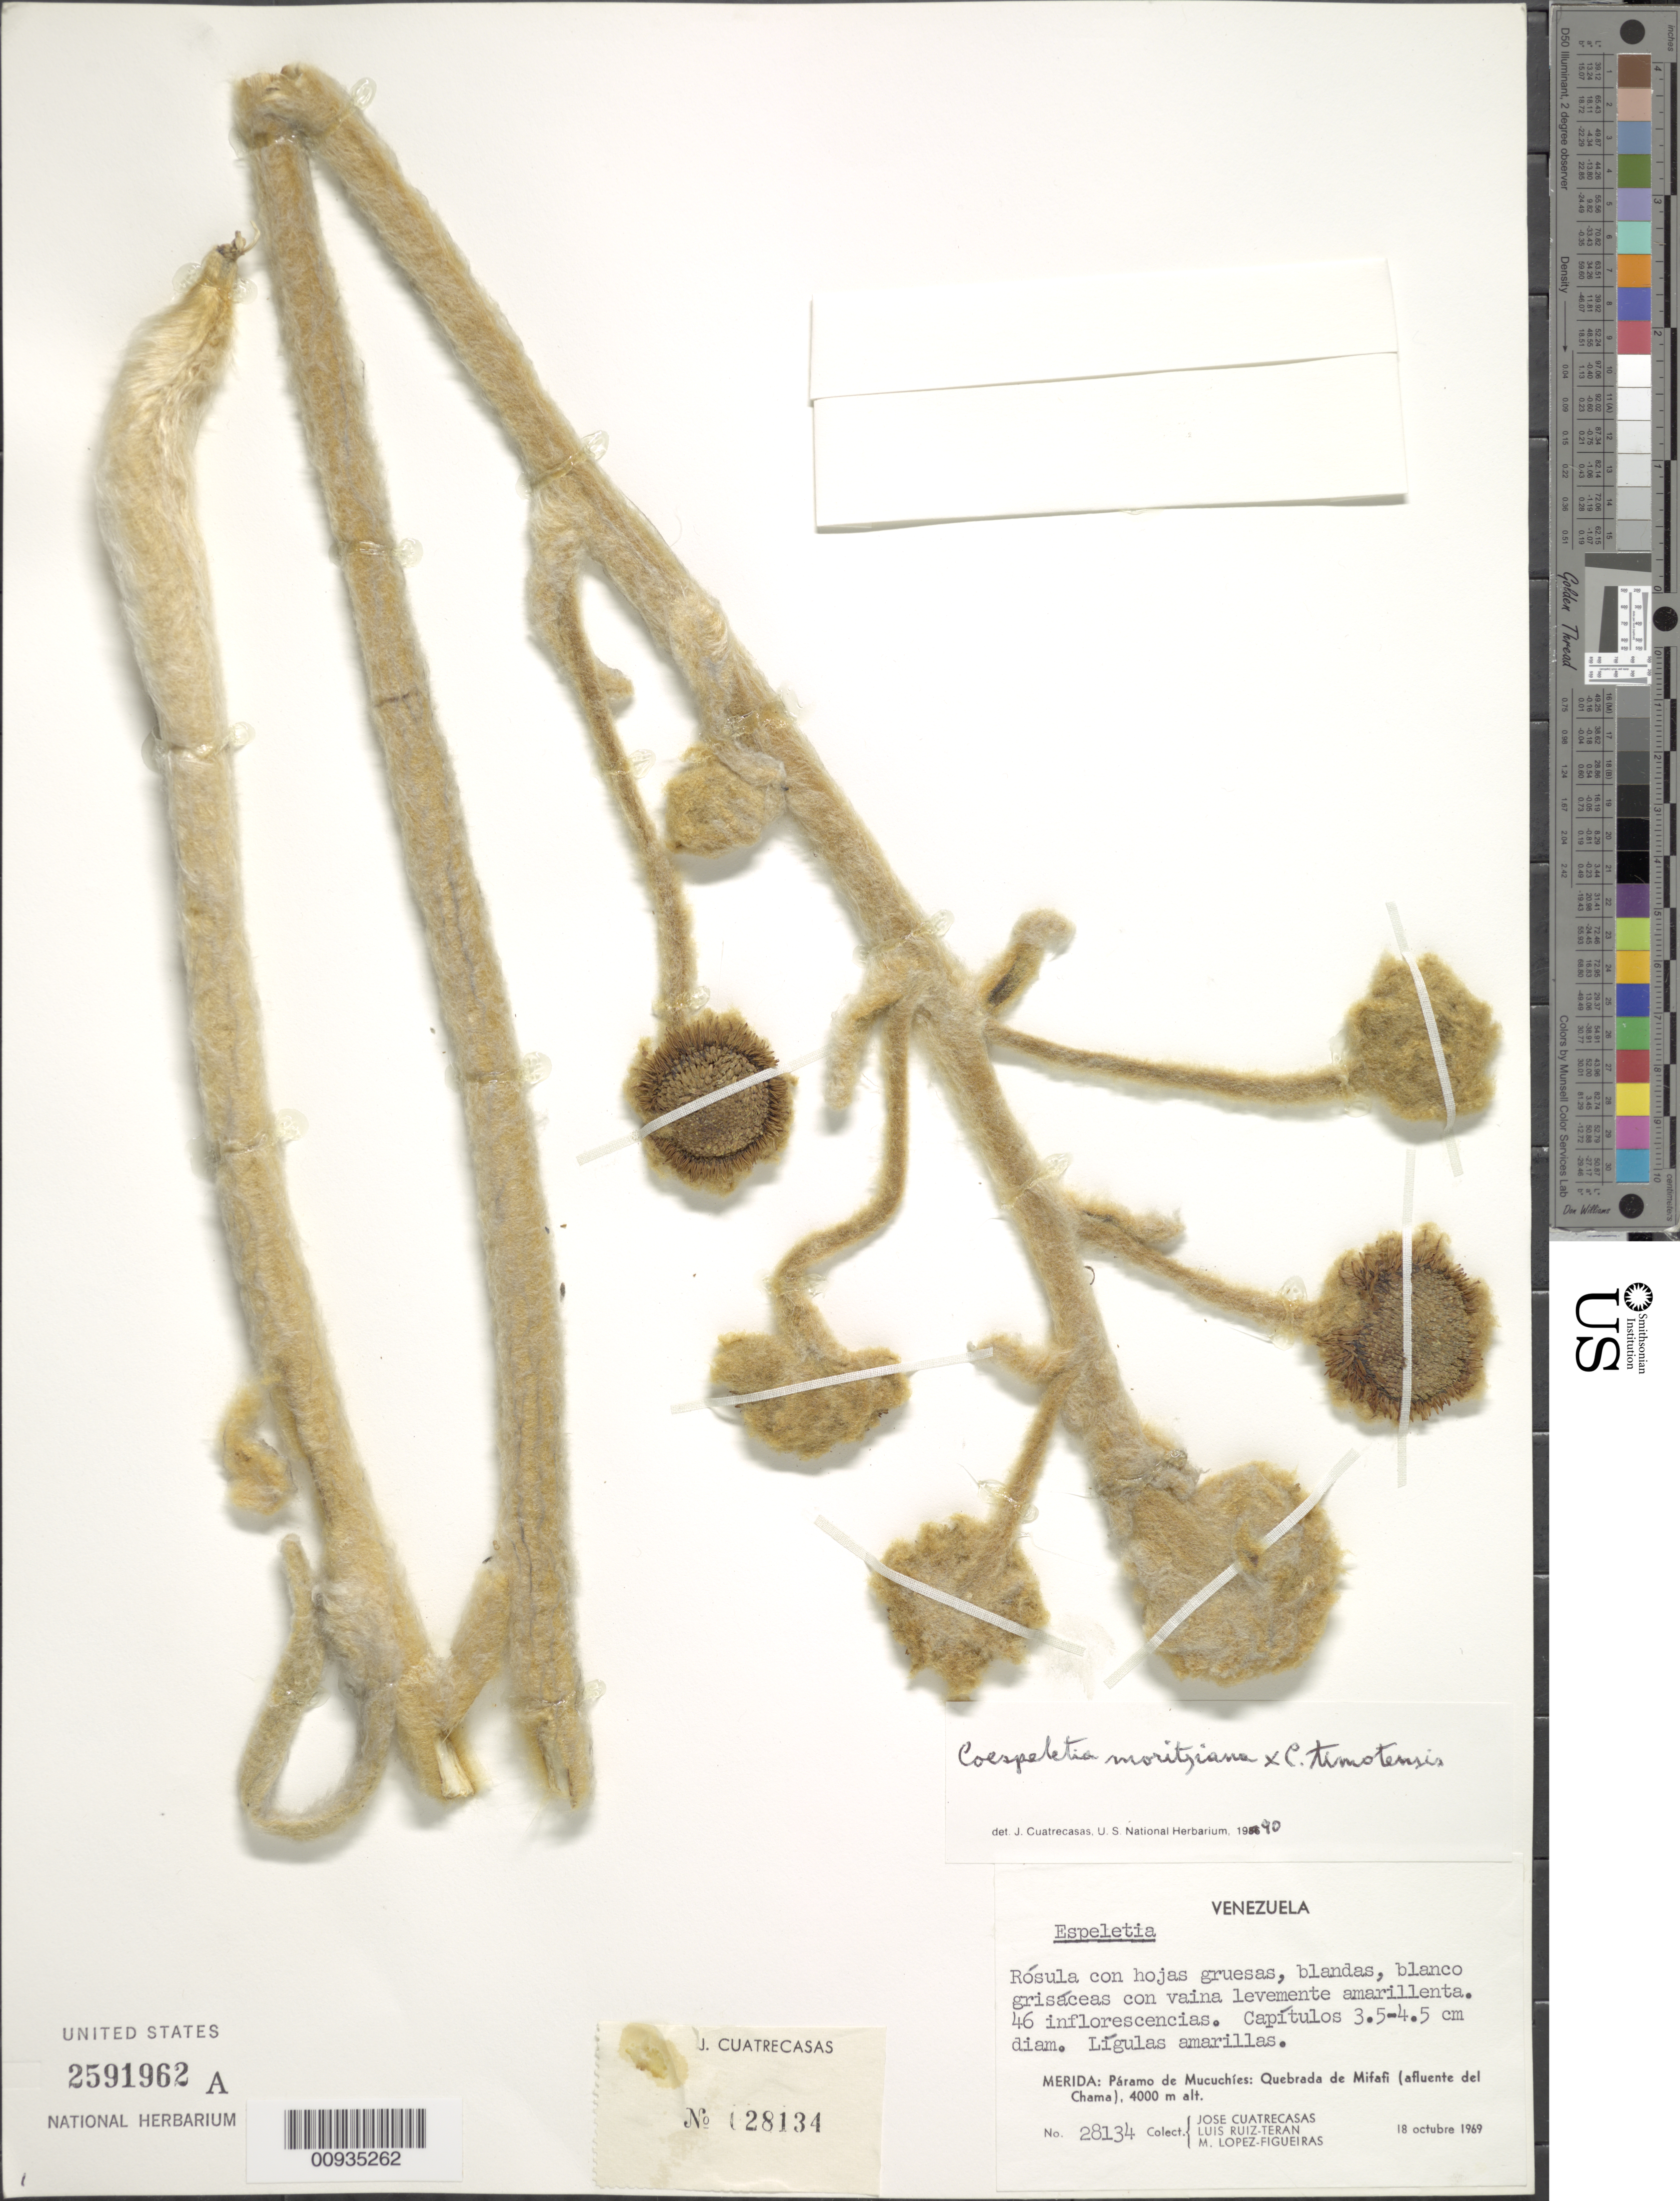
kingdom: Plantae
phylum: Tracheophyta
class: Magnoliopsida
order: Asterales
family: Asteraceae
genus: Coespeletia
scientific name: Coespeletia moritziana x C. timotensis (Cuatrec.) Cuatrec.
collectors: J. Cuatrecasas, L. Teran & M. López Figueiras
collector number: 28134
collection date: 1969-10-18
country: Venezuela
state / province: Mérida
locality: Paramo de Mucuchies: Quebrada de Mifafi (afluente del Chama)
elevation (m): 4000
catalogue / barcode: US 2591962A